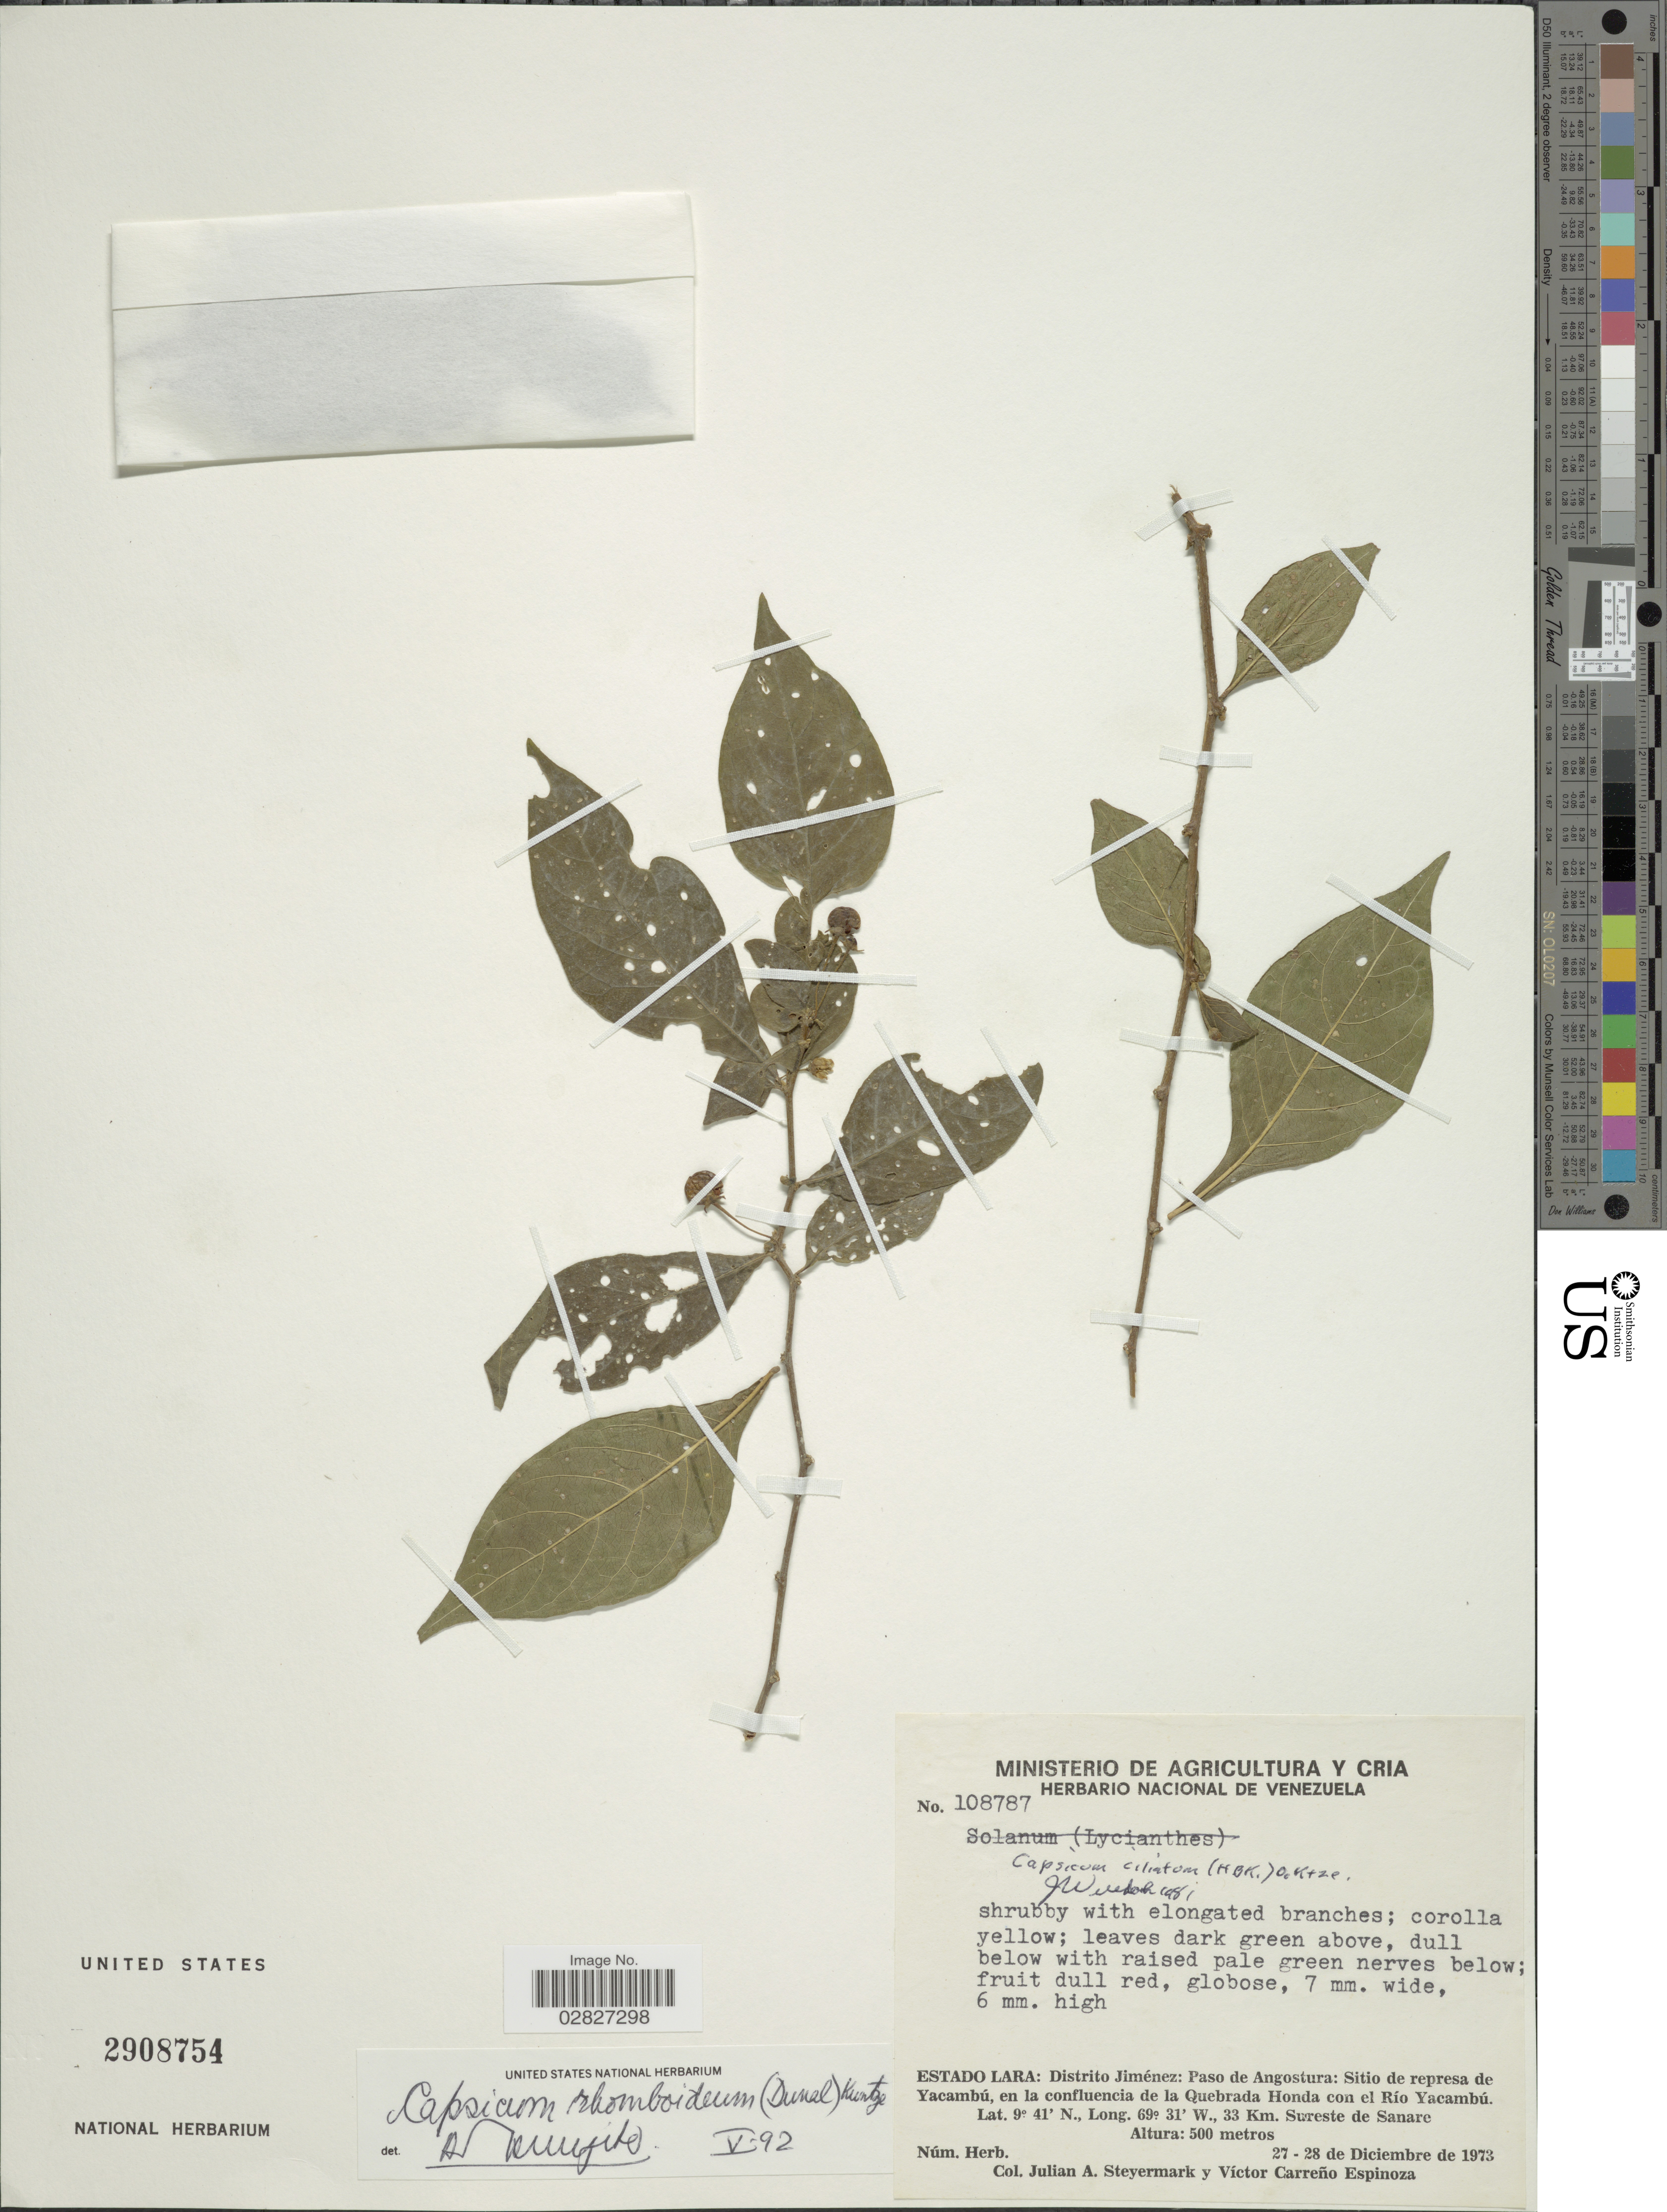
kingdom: Plantae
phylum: Tracheophyta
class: Magnoliopsida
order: Solanales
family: Solanaceae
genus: Capsicum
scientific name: Capsicum rhomboideum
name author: (Humb. & Bonpl. ex Dunal) Kuntze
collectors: J. Steyermark & V. Espinoza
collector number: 108787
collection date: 1973-12-27/1973-12-28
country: Venezuela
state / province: Lara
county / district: Jiménez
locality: Estado Lara: Distrito Jiménez: Paso de Angostura: Sitio de represa de Yacambú, en la confluencia de la Quebrada Honda con el Río Yacambú. 33 Km. Sureste de Sanare.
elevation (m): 500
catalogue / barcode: US 2908754